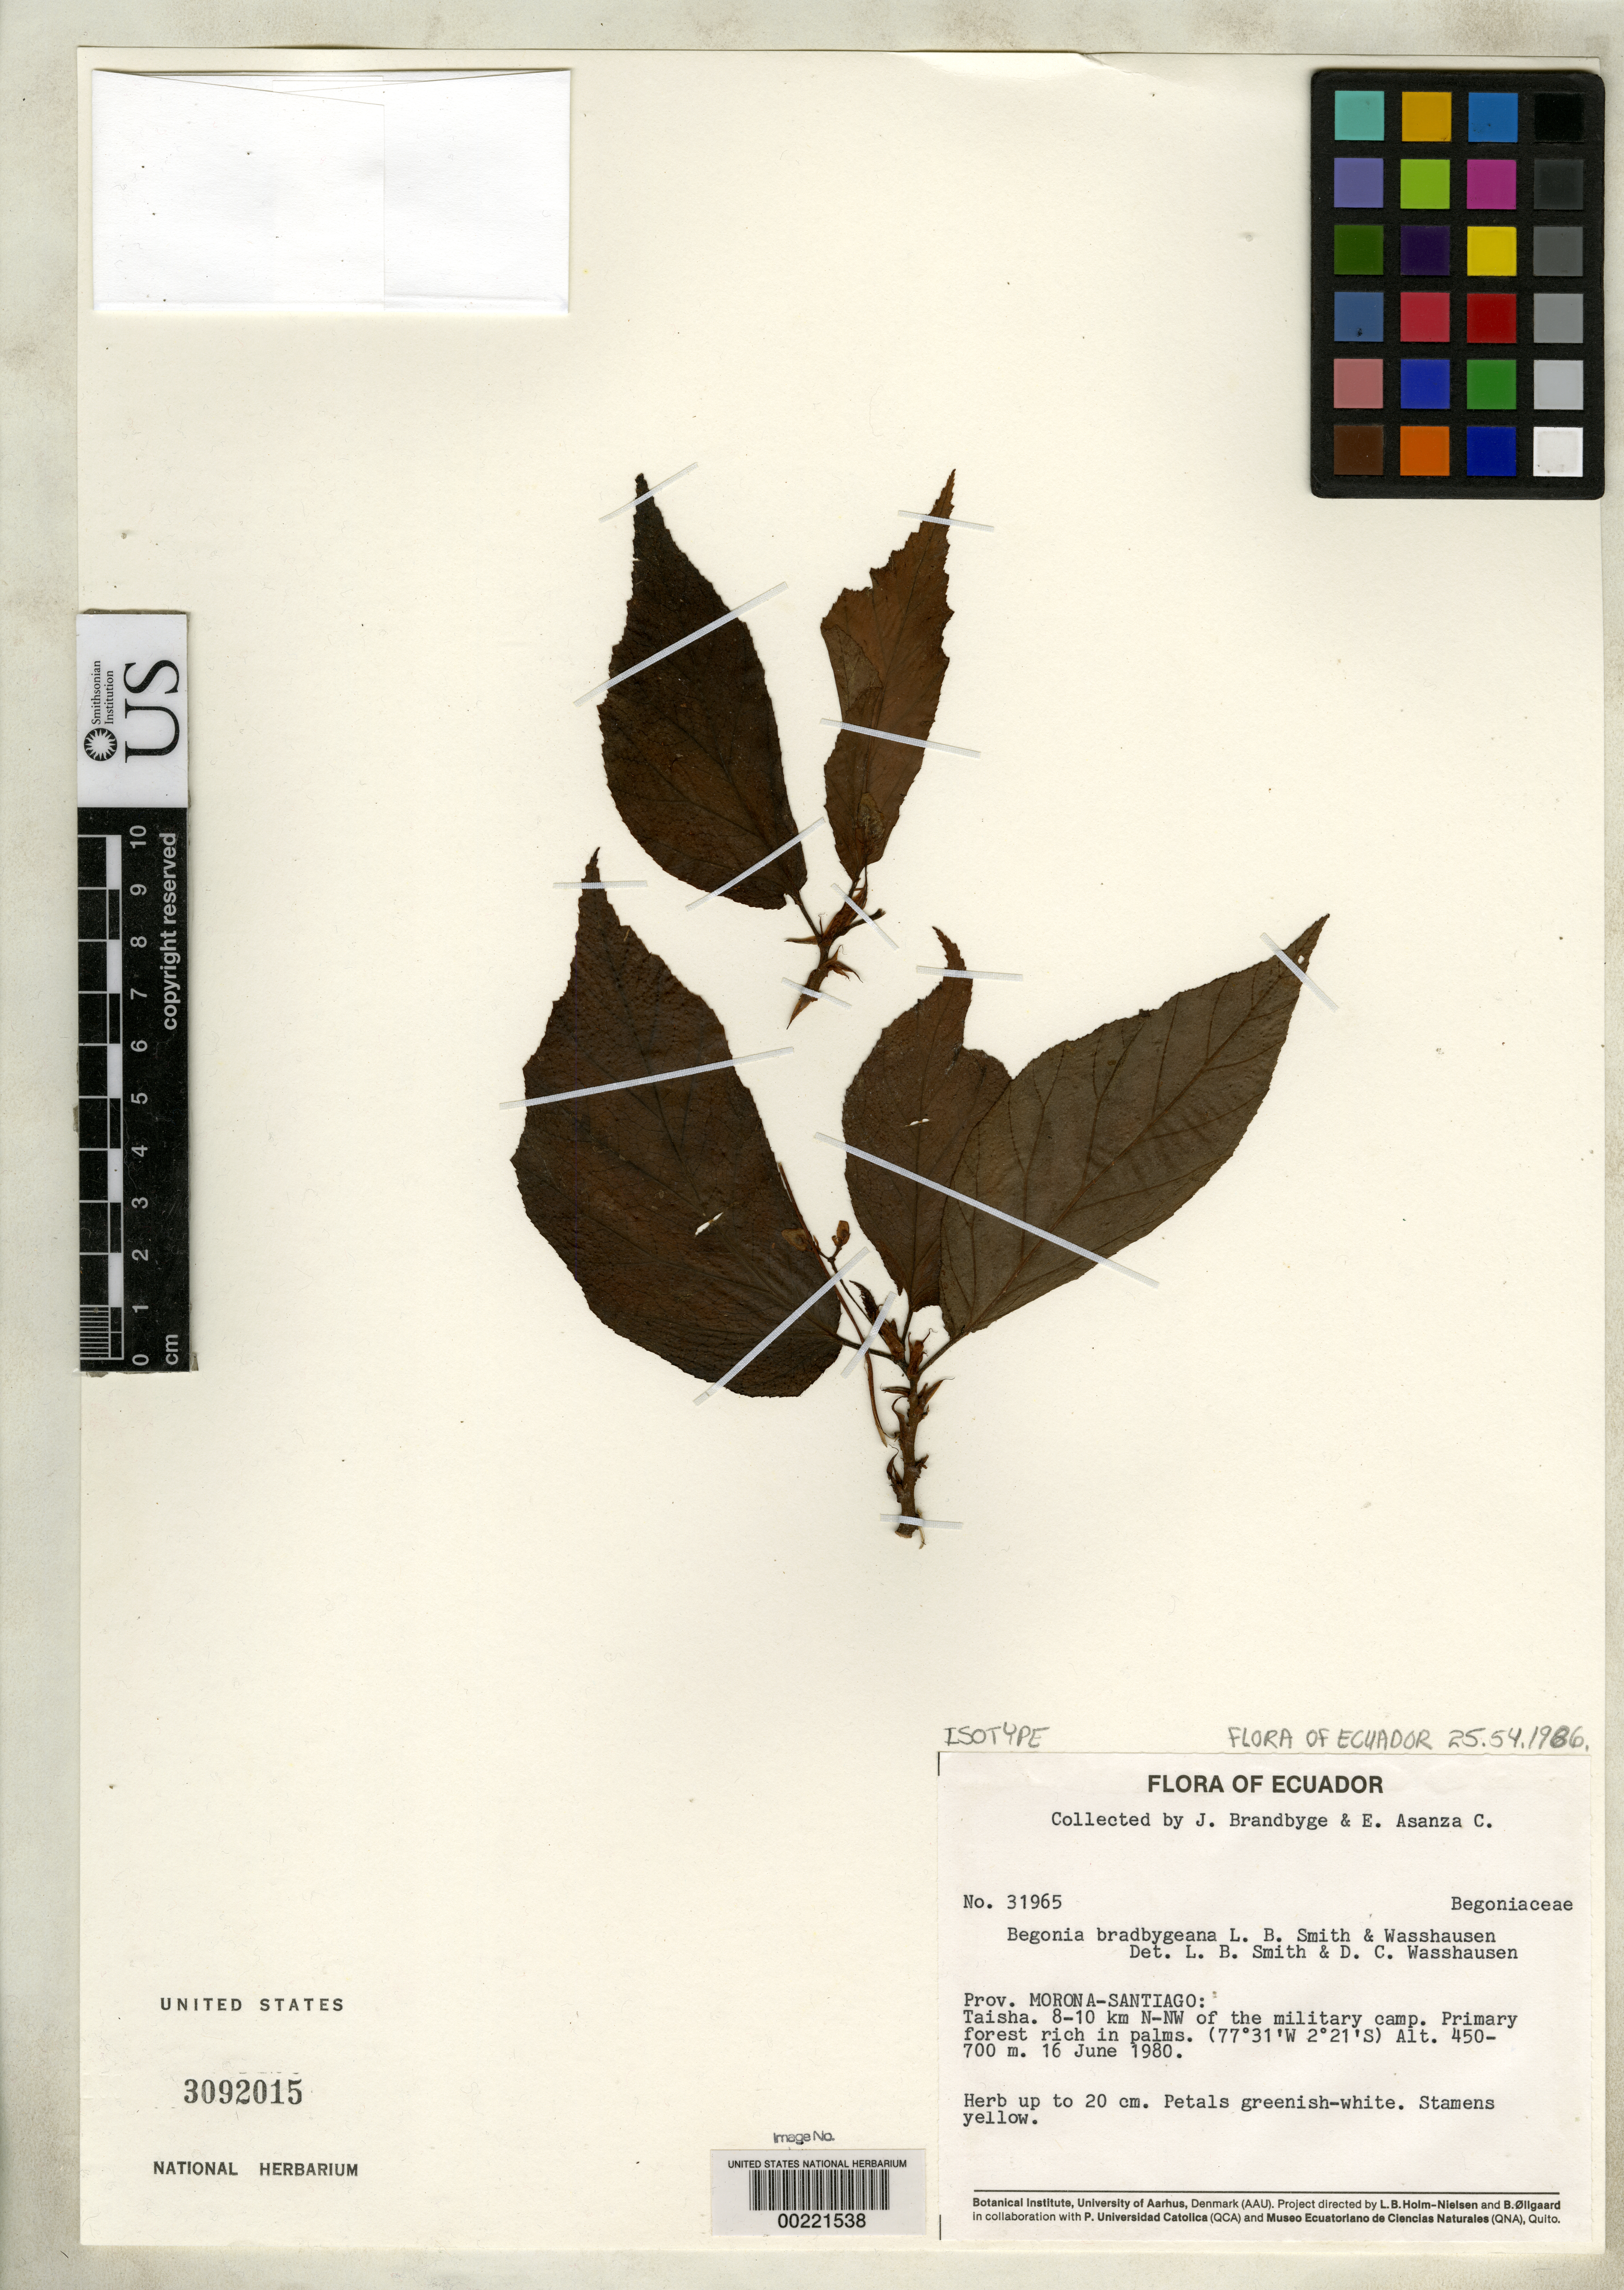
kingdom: Plantae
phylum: Tracheophyta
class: Magnoliopsida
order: Cucurbitales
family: Begoniaceae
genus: Begonia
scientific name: Begonia brandygeana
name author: L.B. Sm. & Wassh. in Harling & Sparre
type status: Isotype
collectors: J. Brandbyge & E. Asanza C.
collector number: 31965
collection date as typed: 16 Jun 1980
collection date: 1980-06-16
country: Ecuador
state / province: Morona-Santiago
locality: Taisha, 8-10 km NN W of miLitary camp.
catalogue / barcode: US 3092015